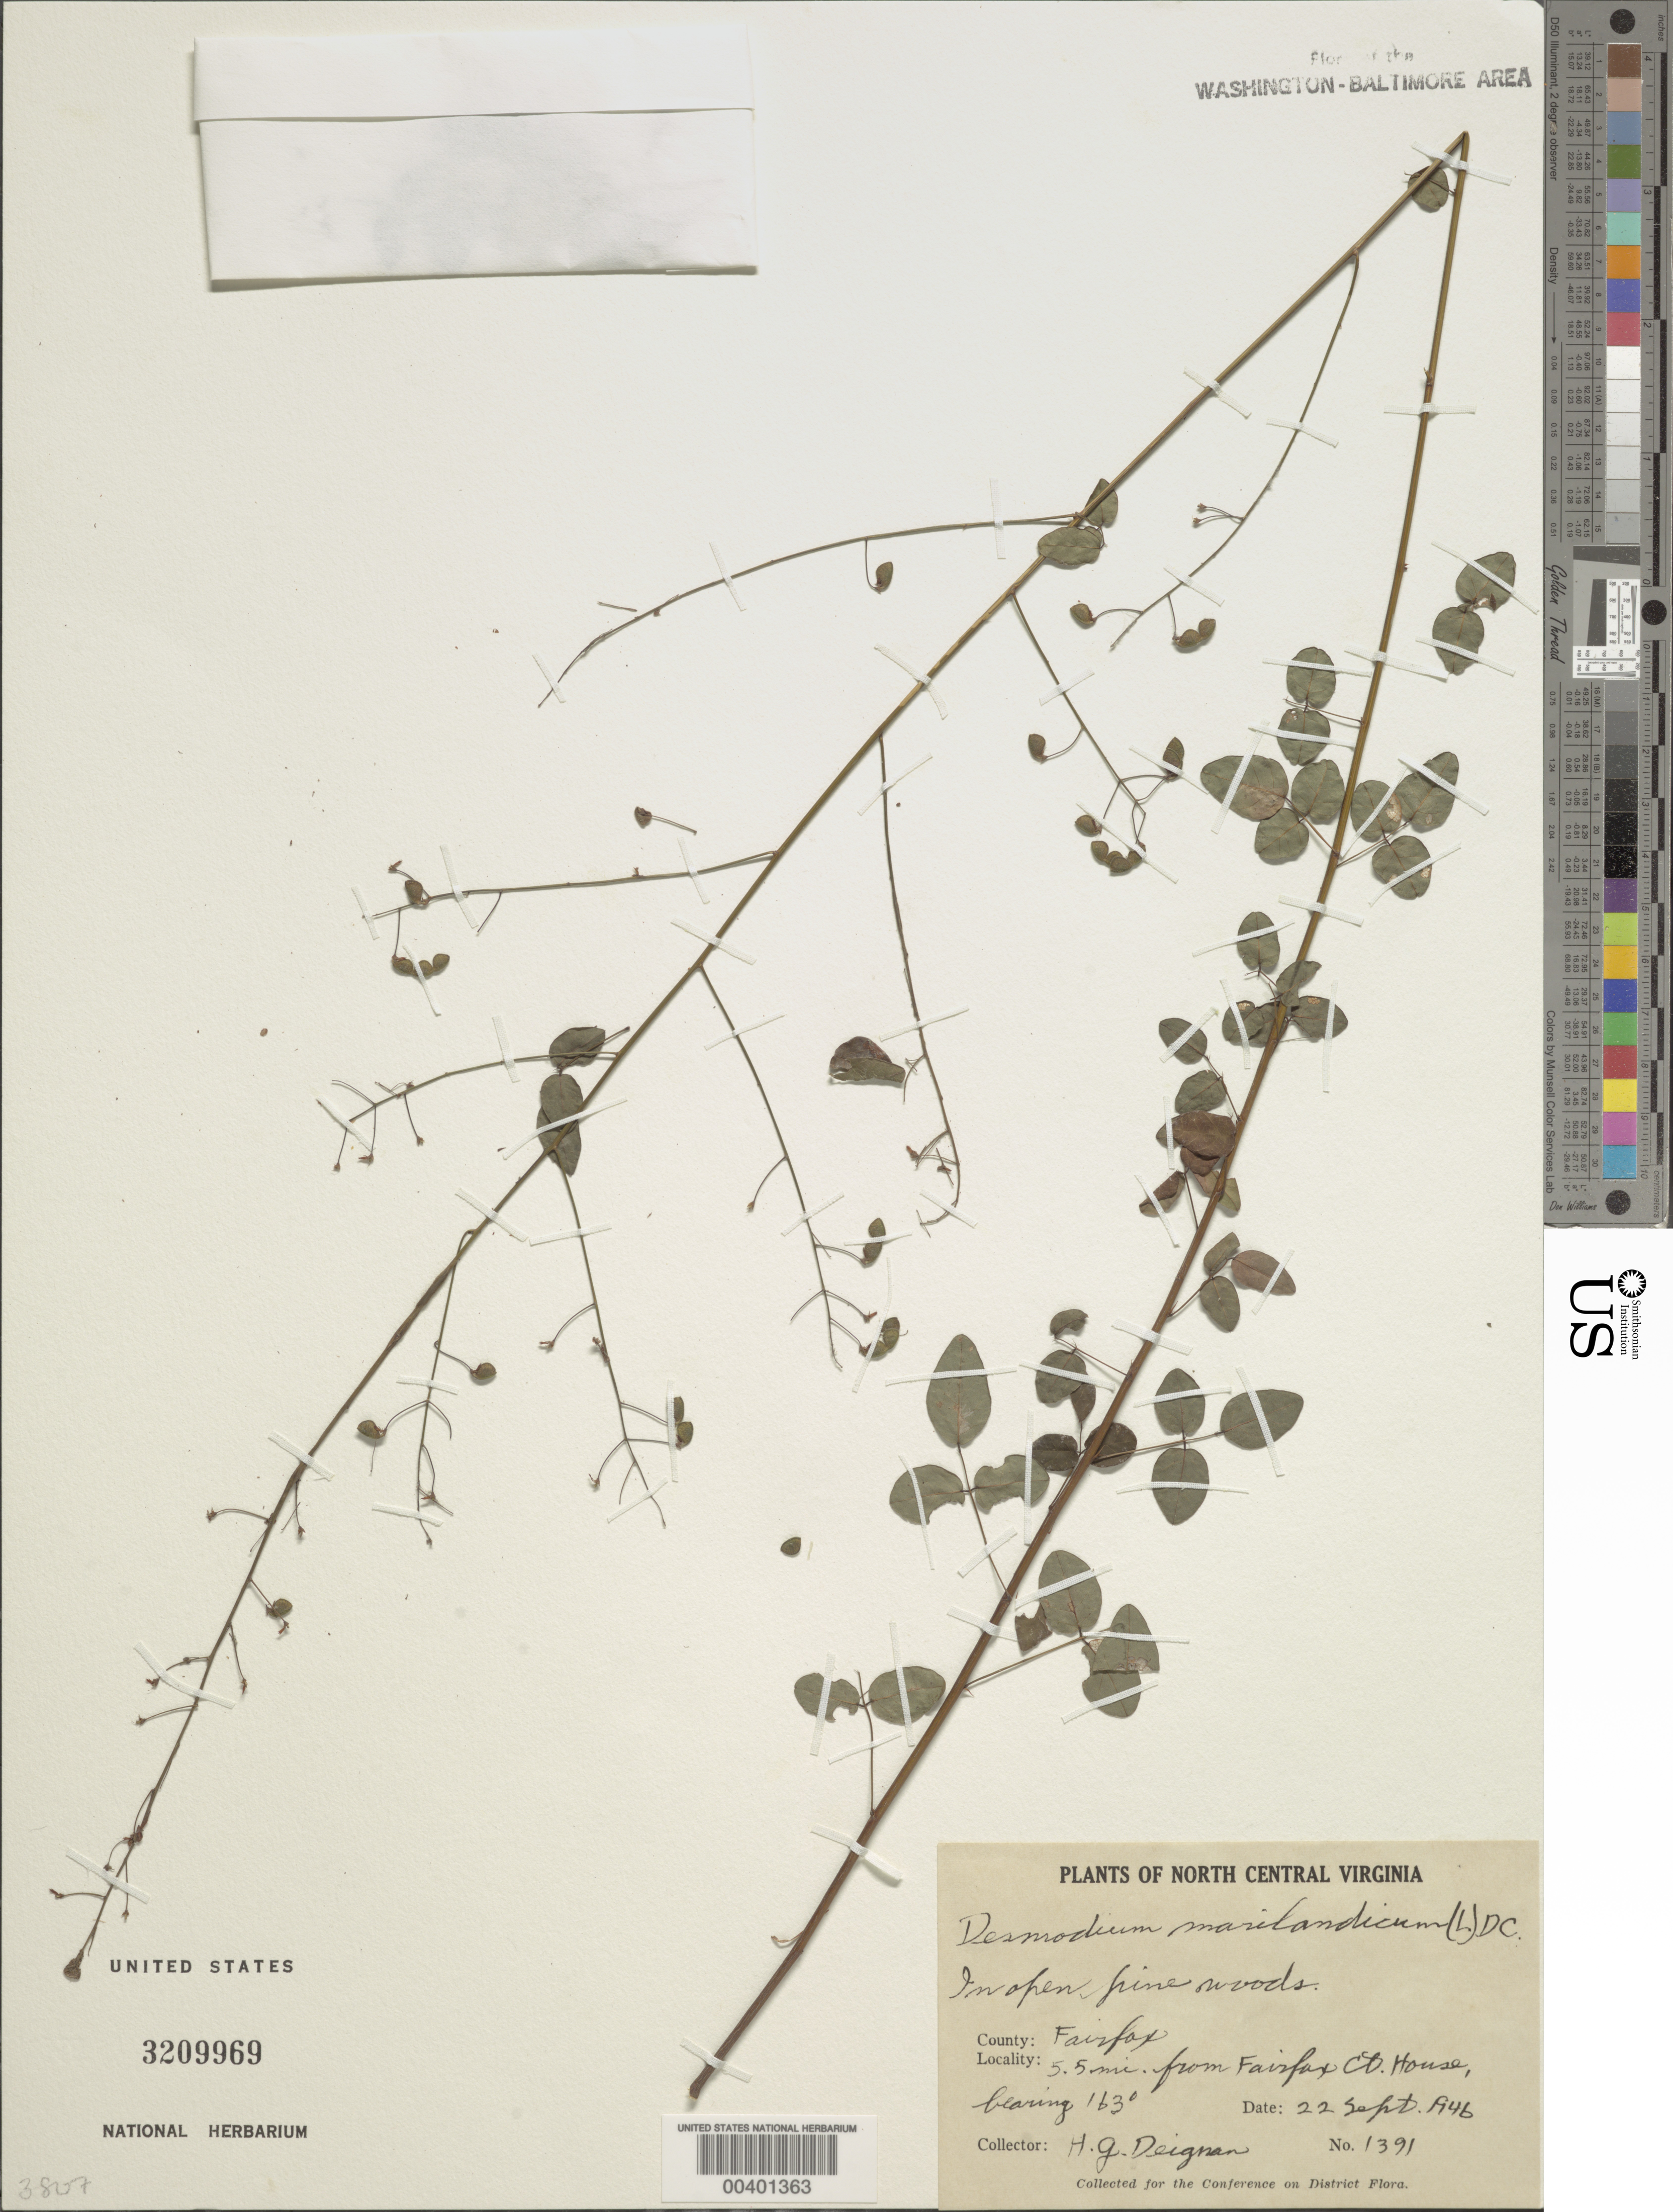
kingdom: Plantae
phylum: Tracheophyta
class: Magnoliopsida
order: Fabales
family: Fabaceae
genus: Desmodium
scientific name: Desmodium marilandicum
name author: Darl.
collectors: H. Deignan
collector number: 1391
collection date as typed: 22 Sep 1946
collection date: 1946-09-22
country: United States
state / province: Virginia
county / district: Fairfax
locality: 5.5 mi. from Fairfax County Courthouse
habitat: In open pine woods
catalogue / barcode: US 3209969